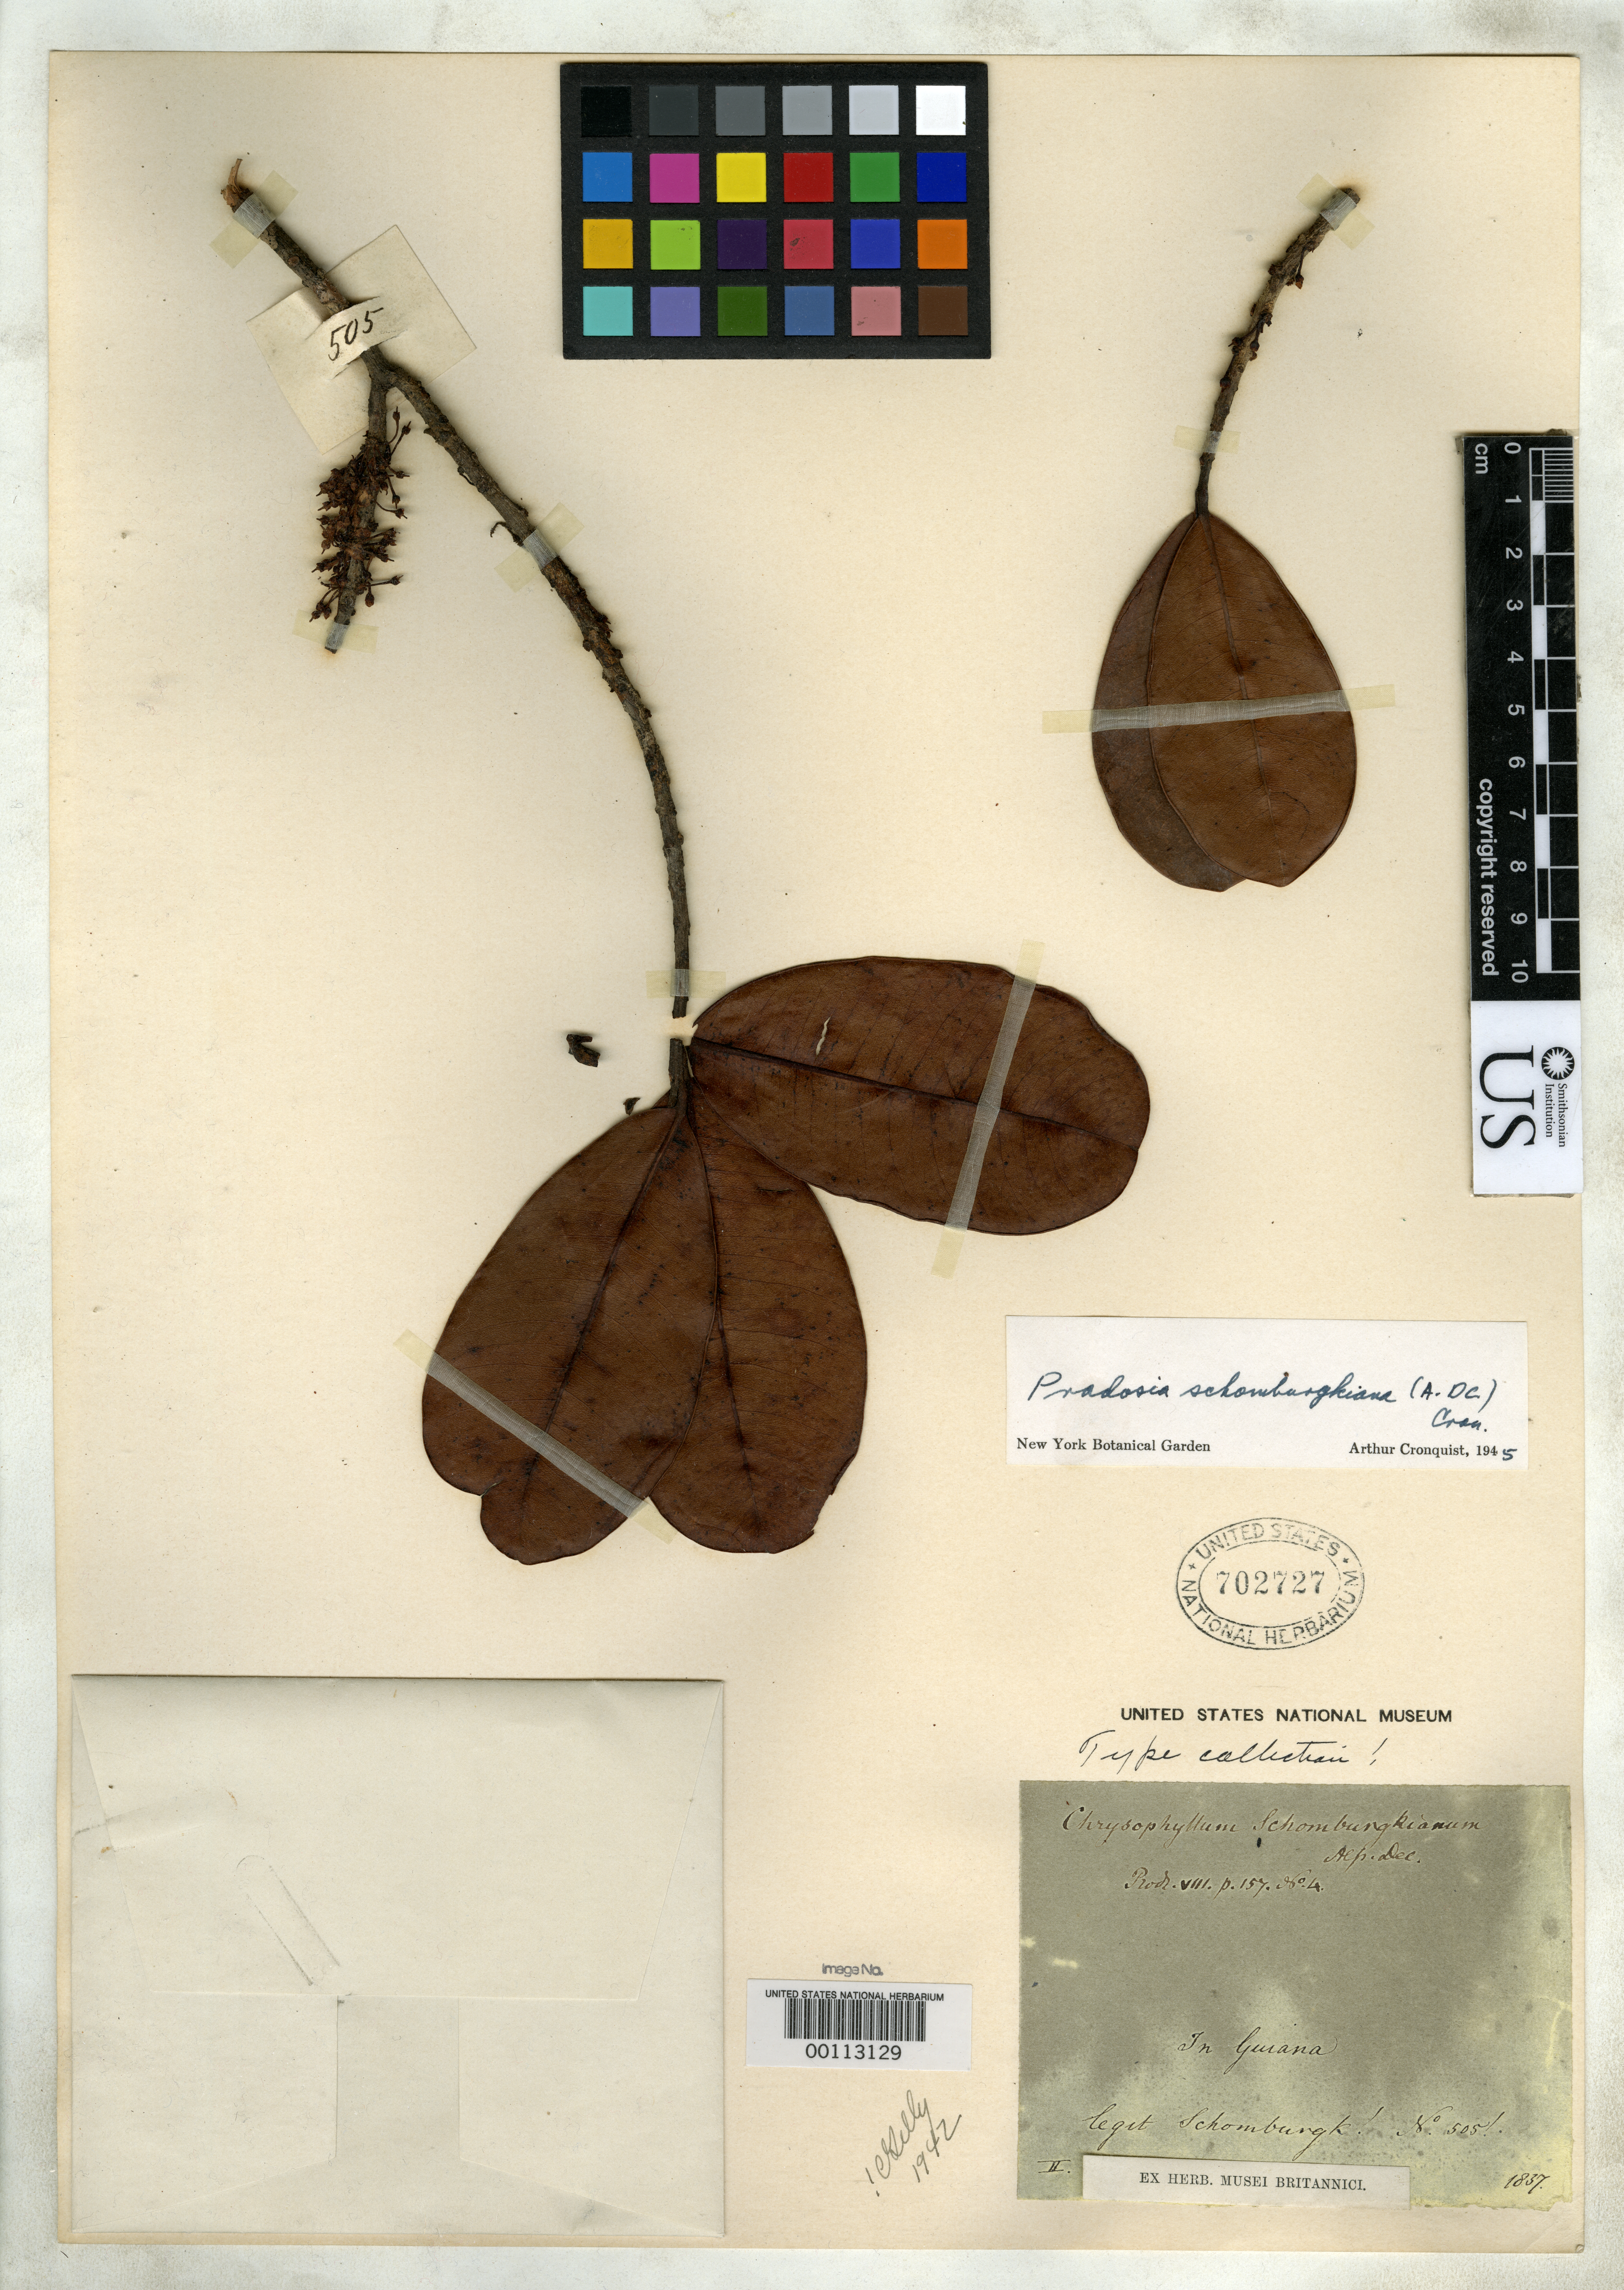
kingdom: Plantae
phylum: Tracheophyta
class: Magnoliopsida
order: Ericales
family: Sapotaceae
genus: Chrysophyllum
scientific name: Chrysophyllum schomburgkianum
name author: A. DC. in DC.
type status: Isotype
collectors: M. R. Schomburgk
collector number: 505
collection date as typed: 1837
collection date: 1837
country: Guyana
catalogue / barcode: US 702727